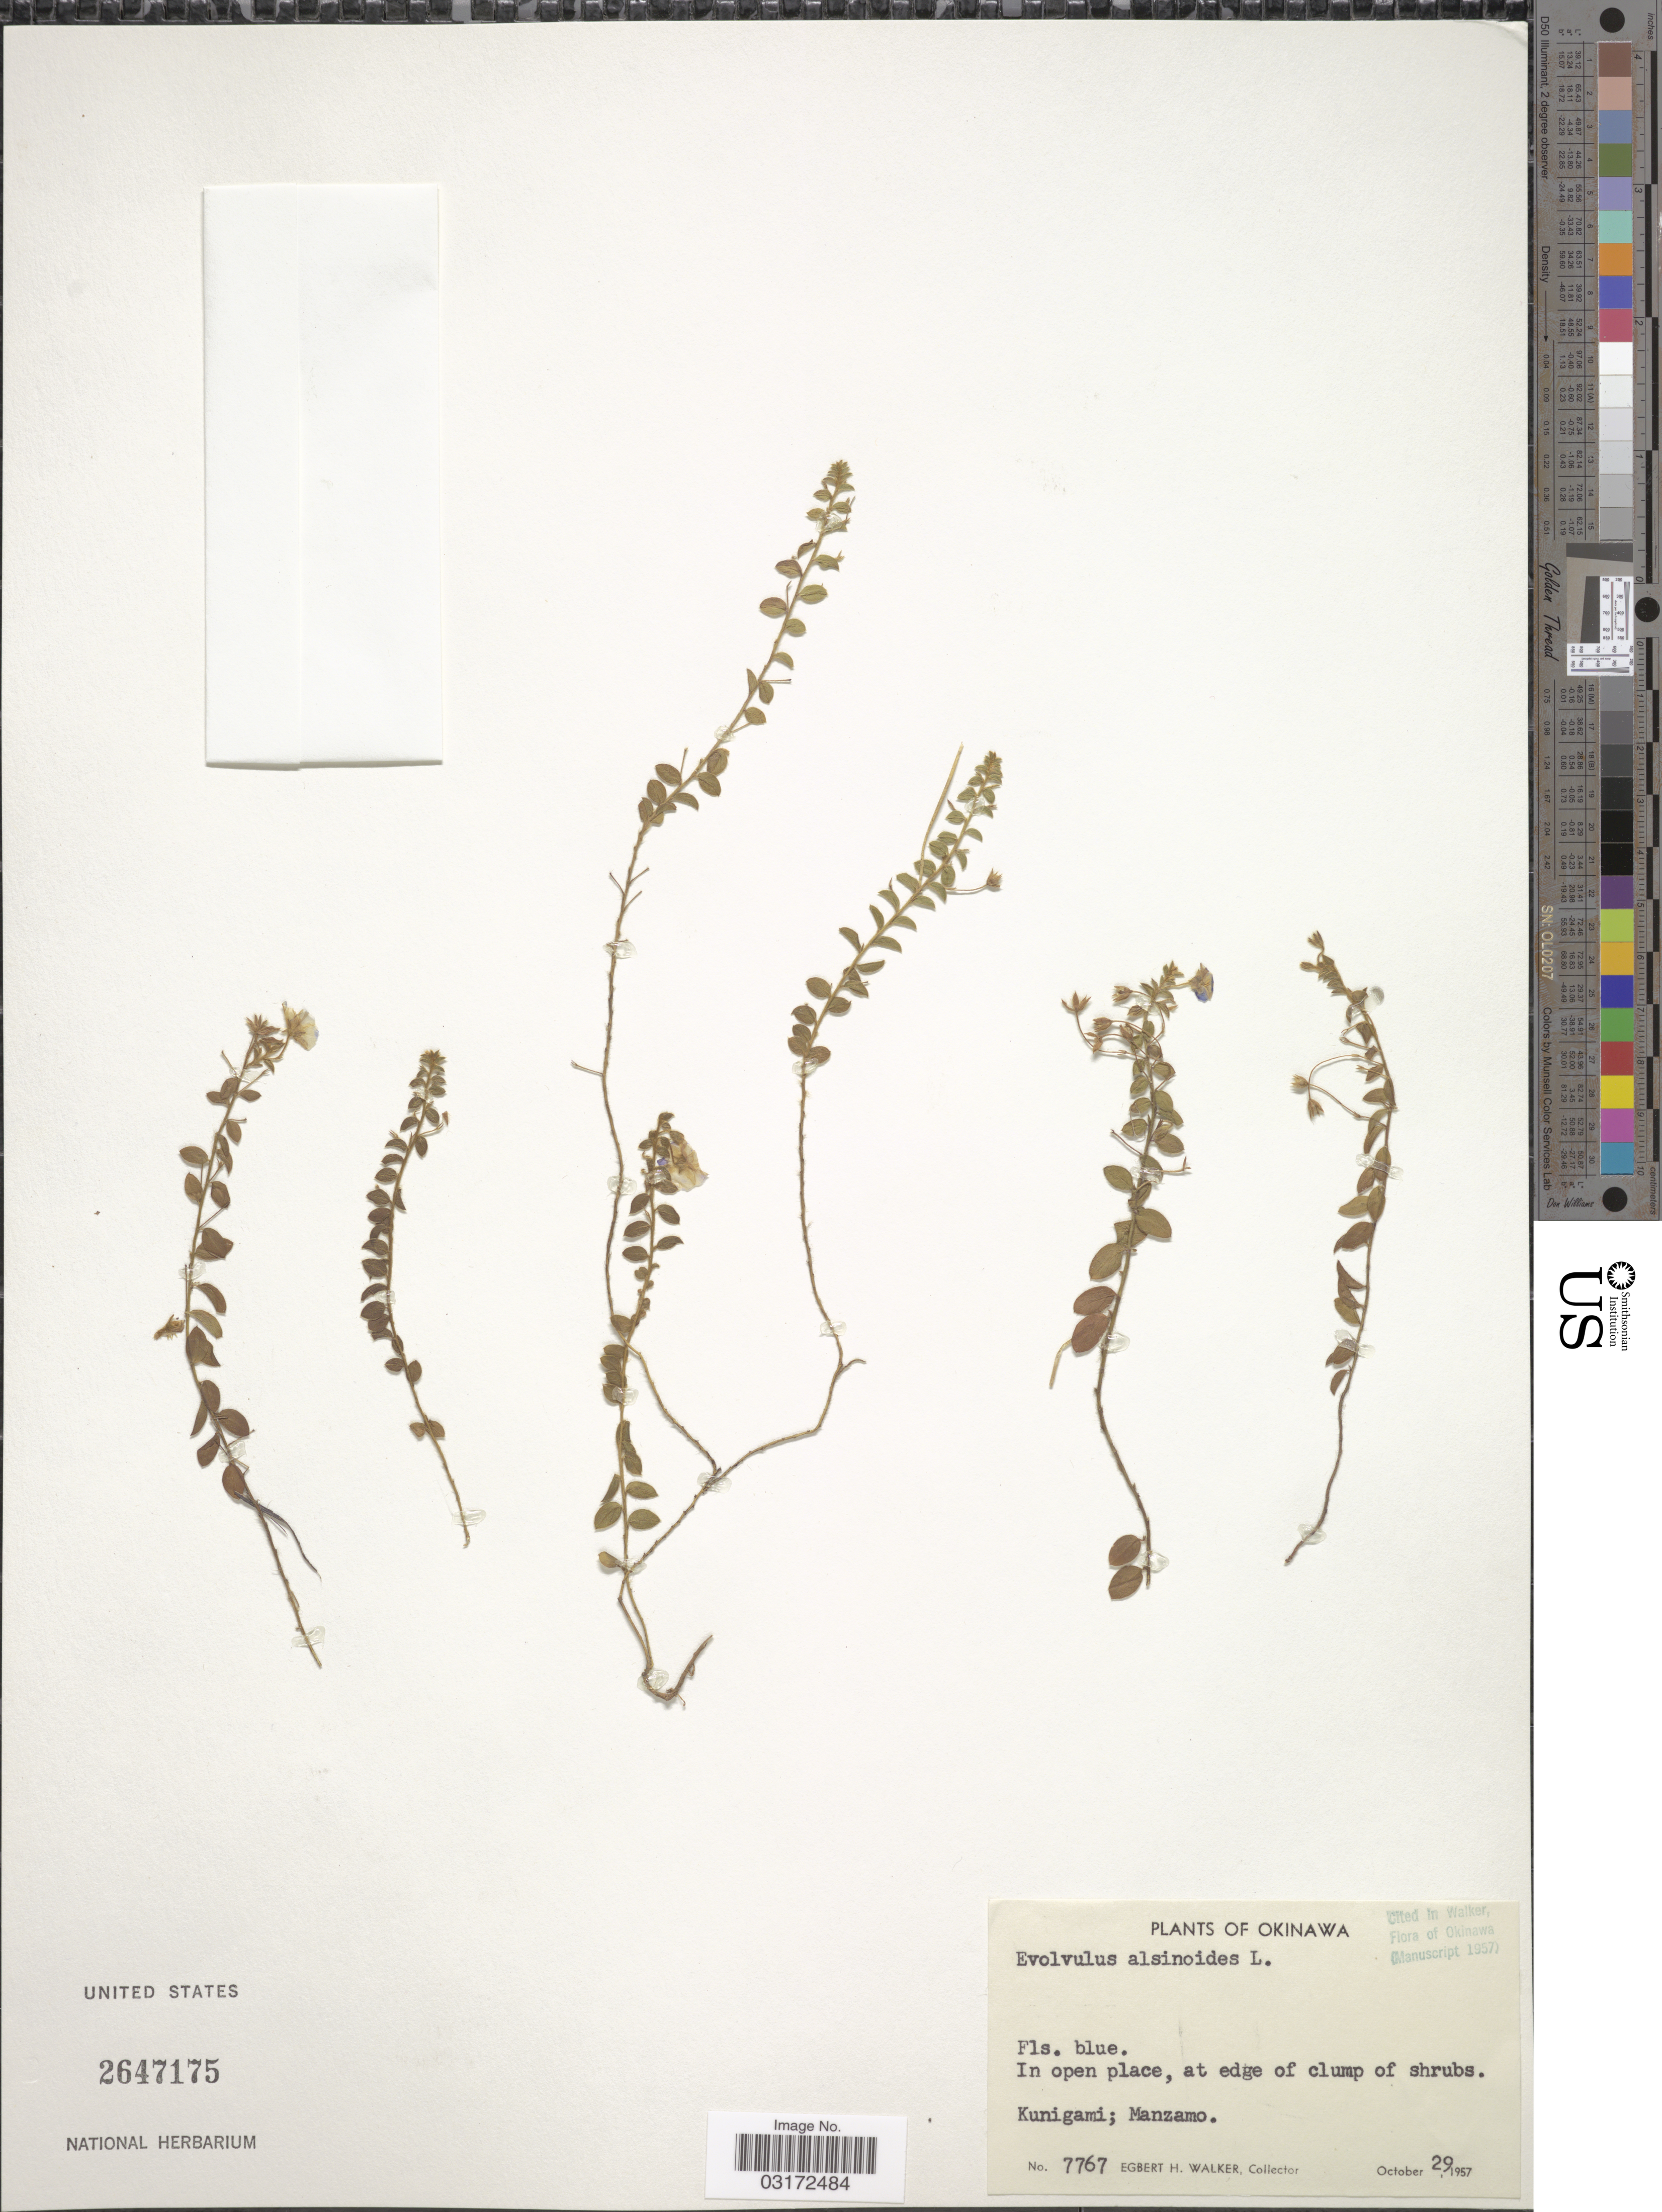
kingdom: Plantae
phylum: Tracheophyta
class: Magnoliopsida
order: Solanales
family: Convolvulaceae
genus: Evolvulus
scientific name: Evolvulus alsinoides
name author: (L.) L.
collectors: E. H. Walker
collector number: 7767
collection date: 1957-10-29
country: Japan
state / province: Okinawa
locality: Kunigami; Manzamo.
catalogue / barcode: US 2647175